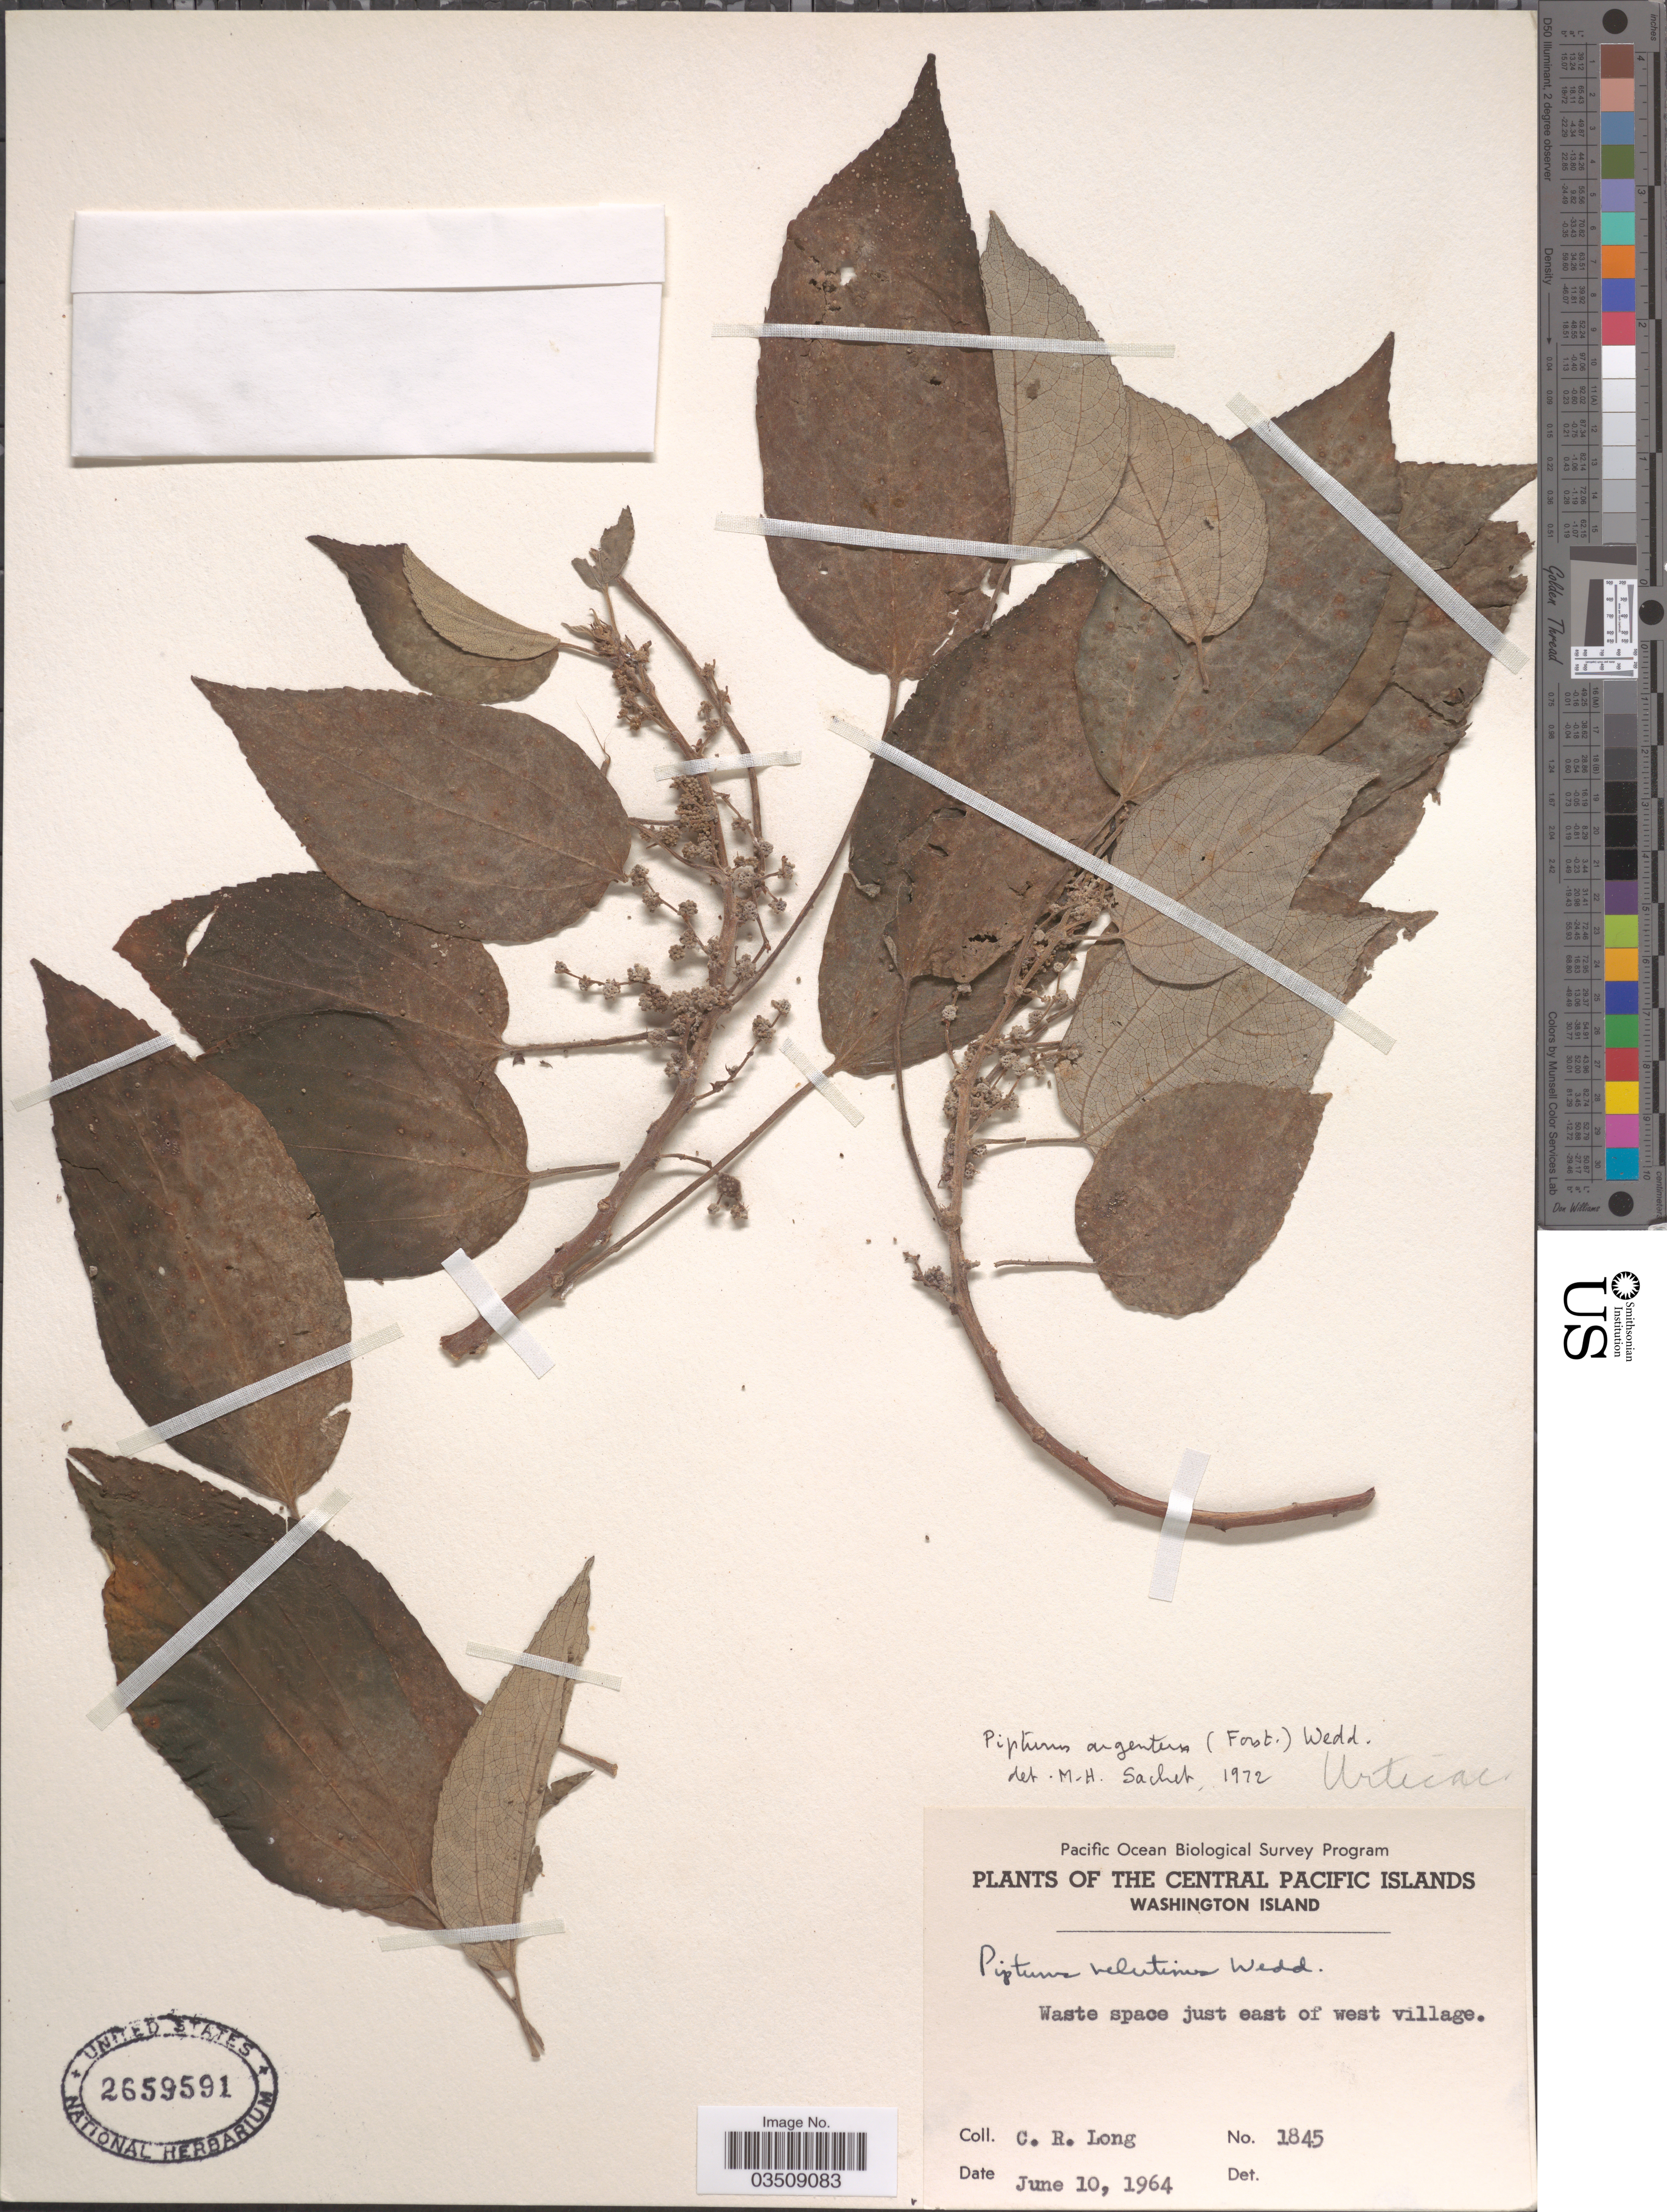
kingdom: Plantae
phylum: Tracheophyta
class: Magnoliopsida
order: Rosales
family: Urticaceae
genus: Pipturus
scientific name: Pipturus argenteus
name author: (G. Forst.) Wedd.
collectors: C. R. Long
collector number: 1845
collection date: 1964-06-10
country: Kiribati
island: Teraina [Washington Island]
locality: The Central Pacific Islands. Washington Island. Waste space just east of west village.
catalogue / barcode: US 2659591